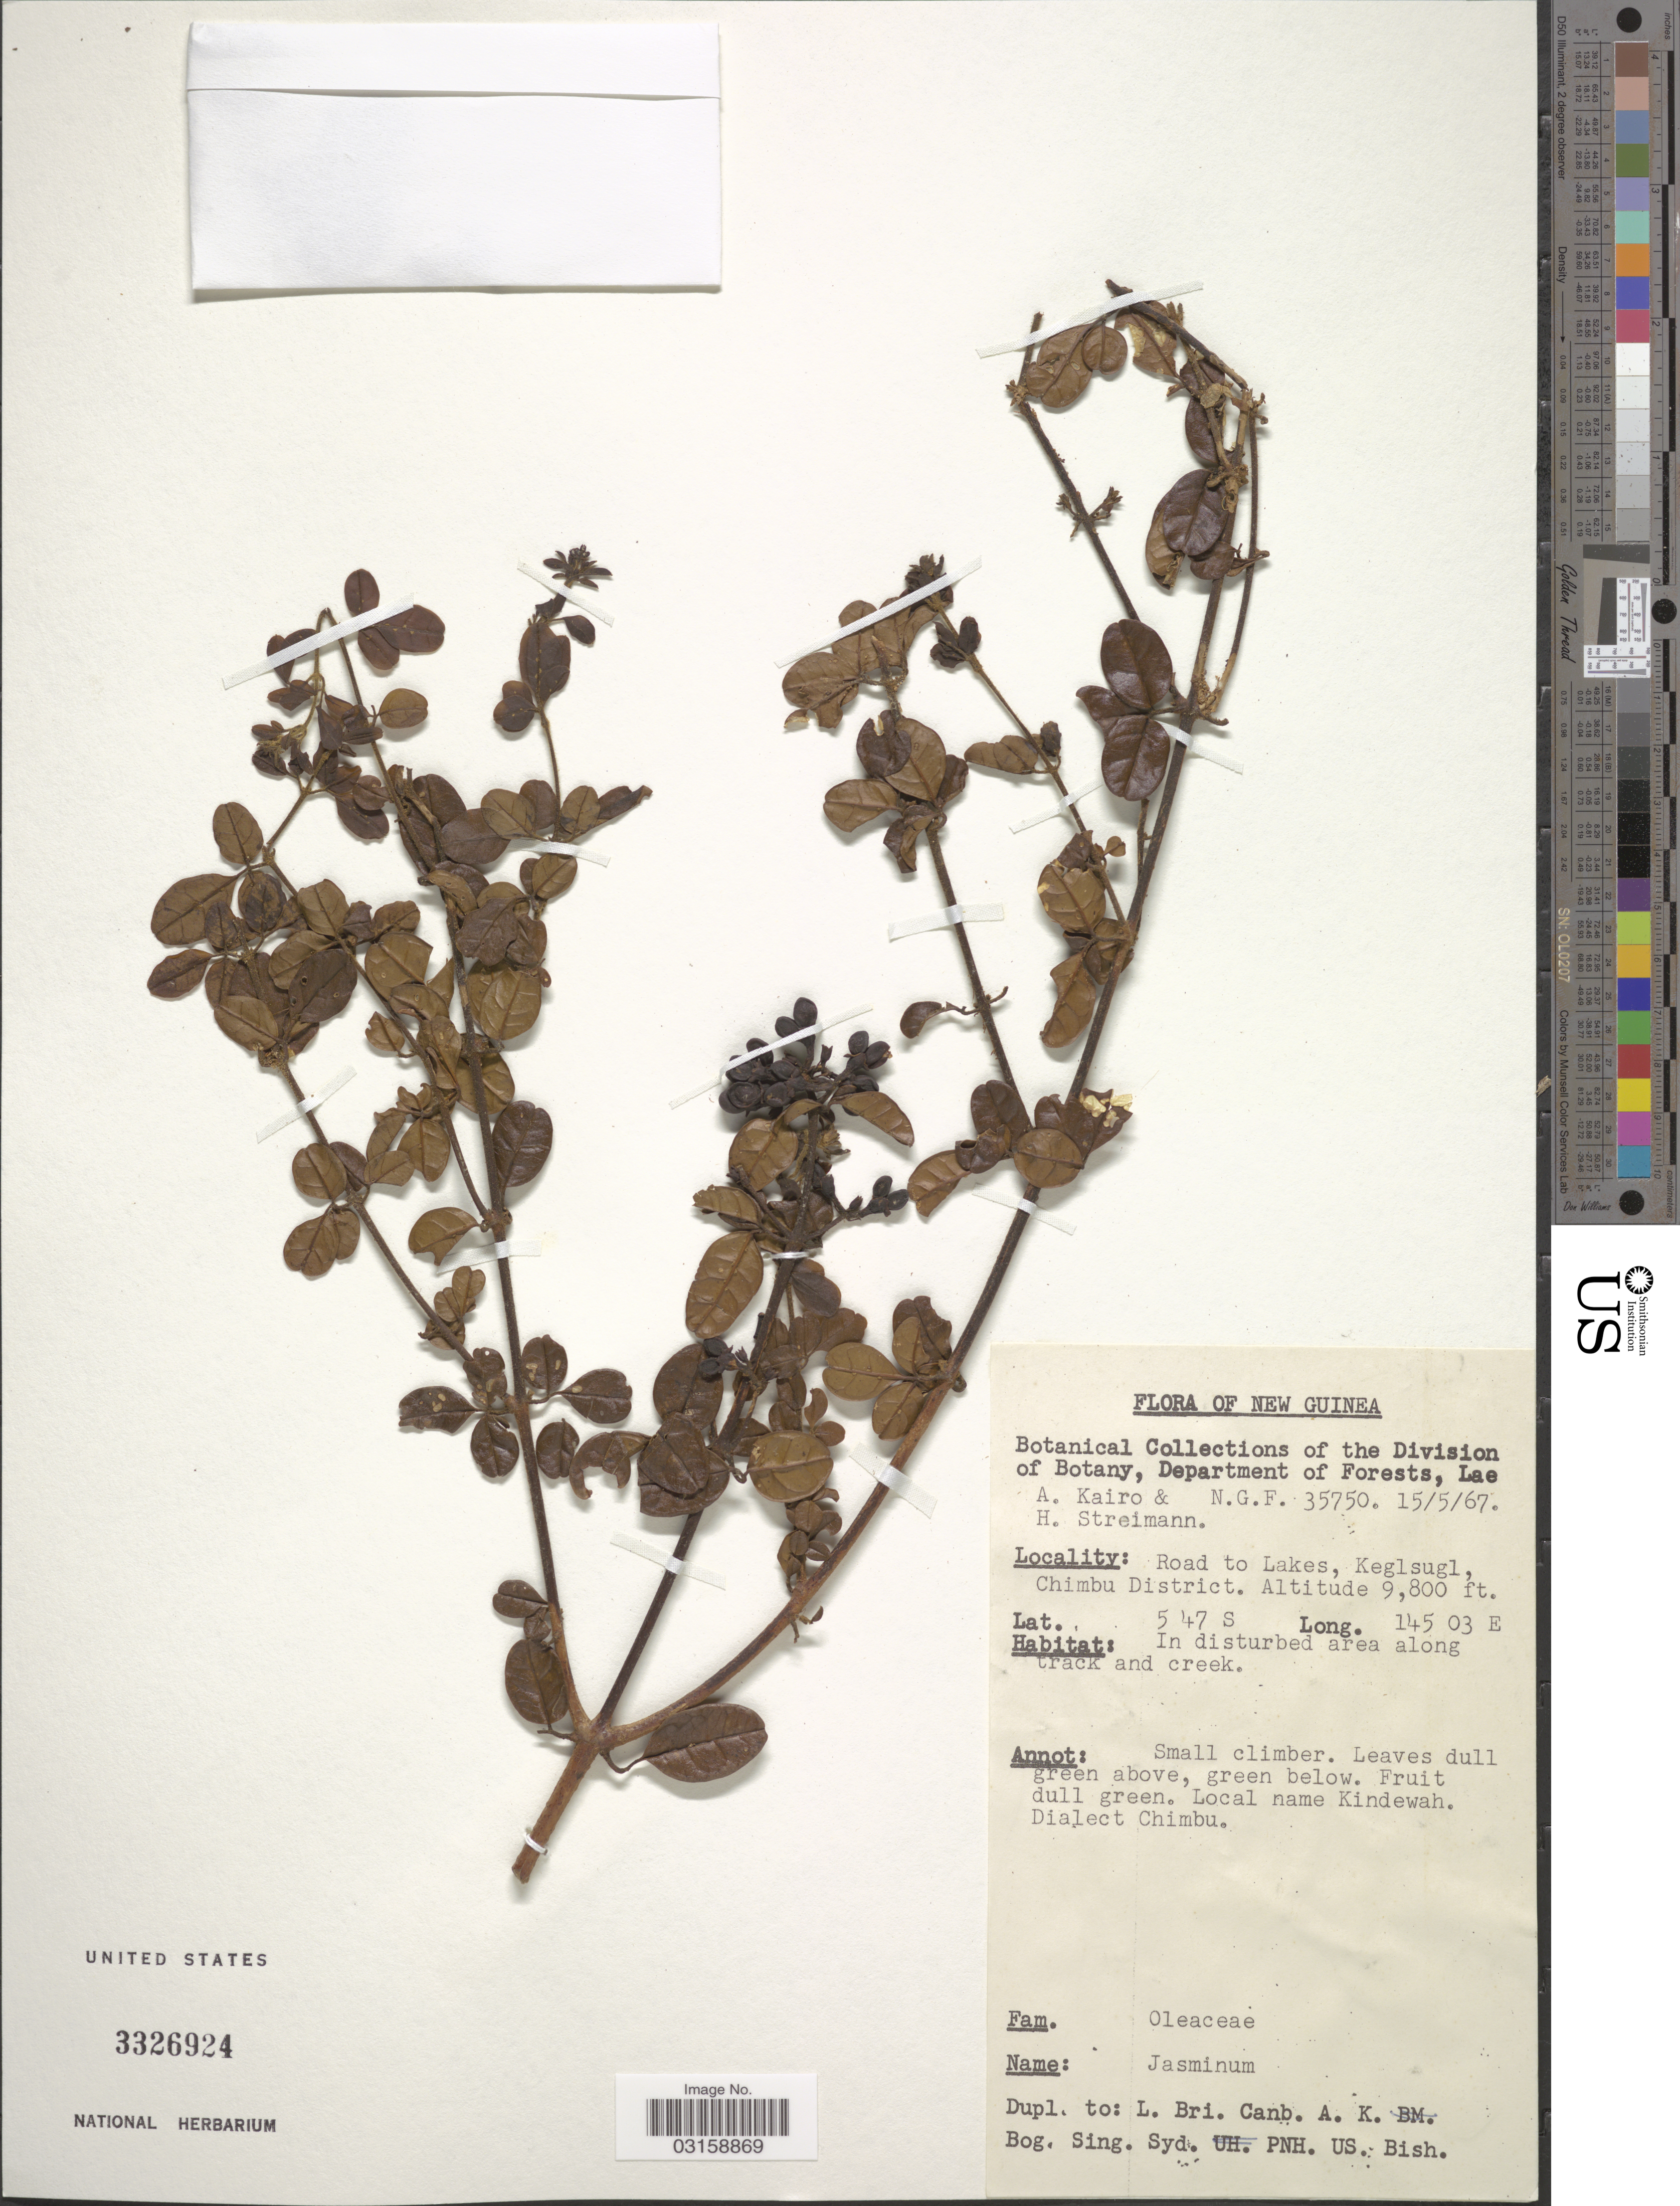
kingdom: Plantae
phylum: Tracheophyta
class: Magnoliopsida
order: Lamiales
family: Oleaceae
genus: Jasminum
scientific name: Jasminum sp.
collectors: A. Kairo & H. Streimann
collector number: NGF 35750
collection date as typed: Transcribed d/m/y: 15/5/67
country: Papua New Guinea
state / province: Chimbu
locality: New Guinea. Road to Lakes, Keglsugl.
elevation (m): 2987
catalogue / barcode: US 3326924